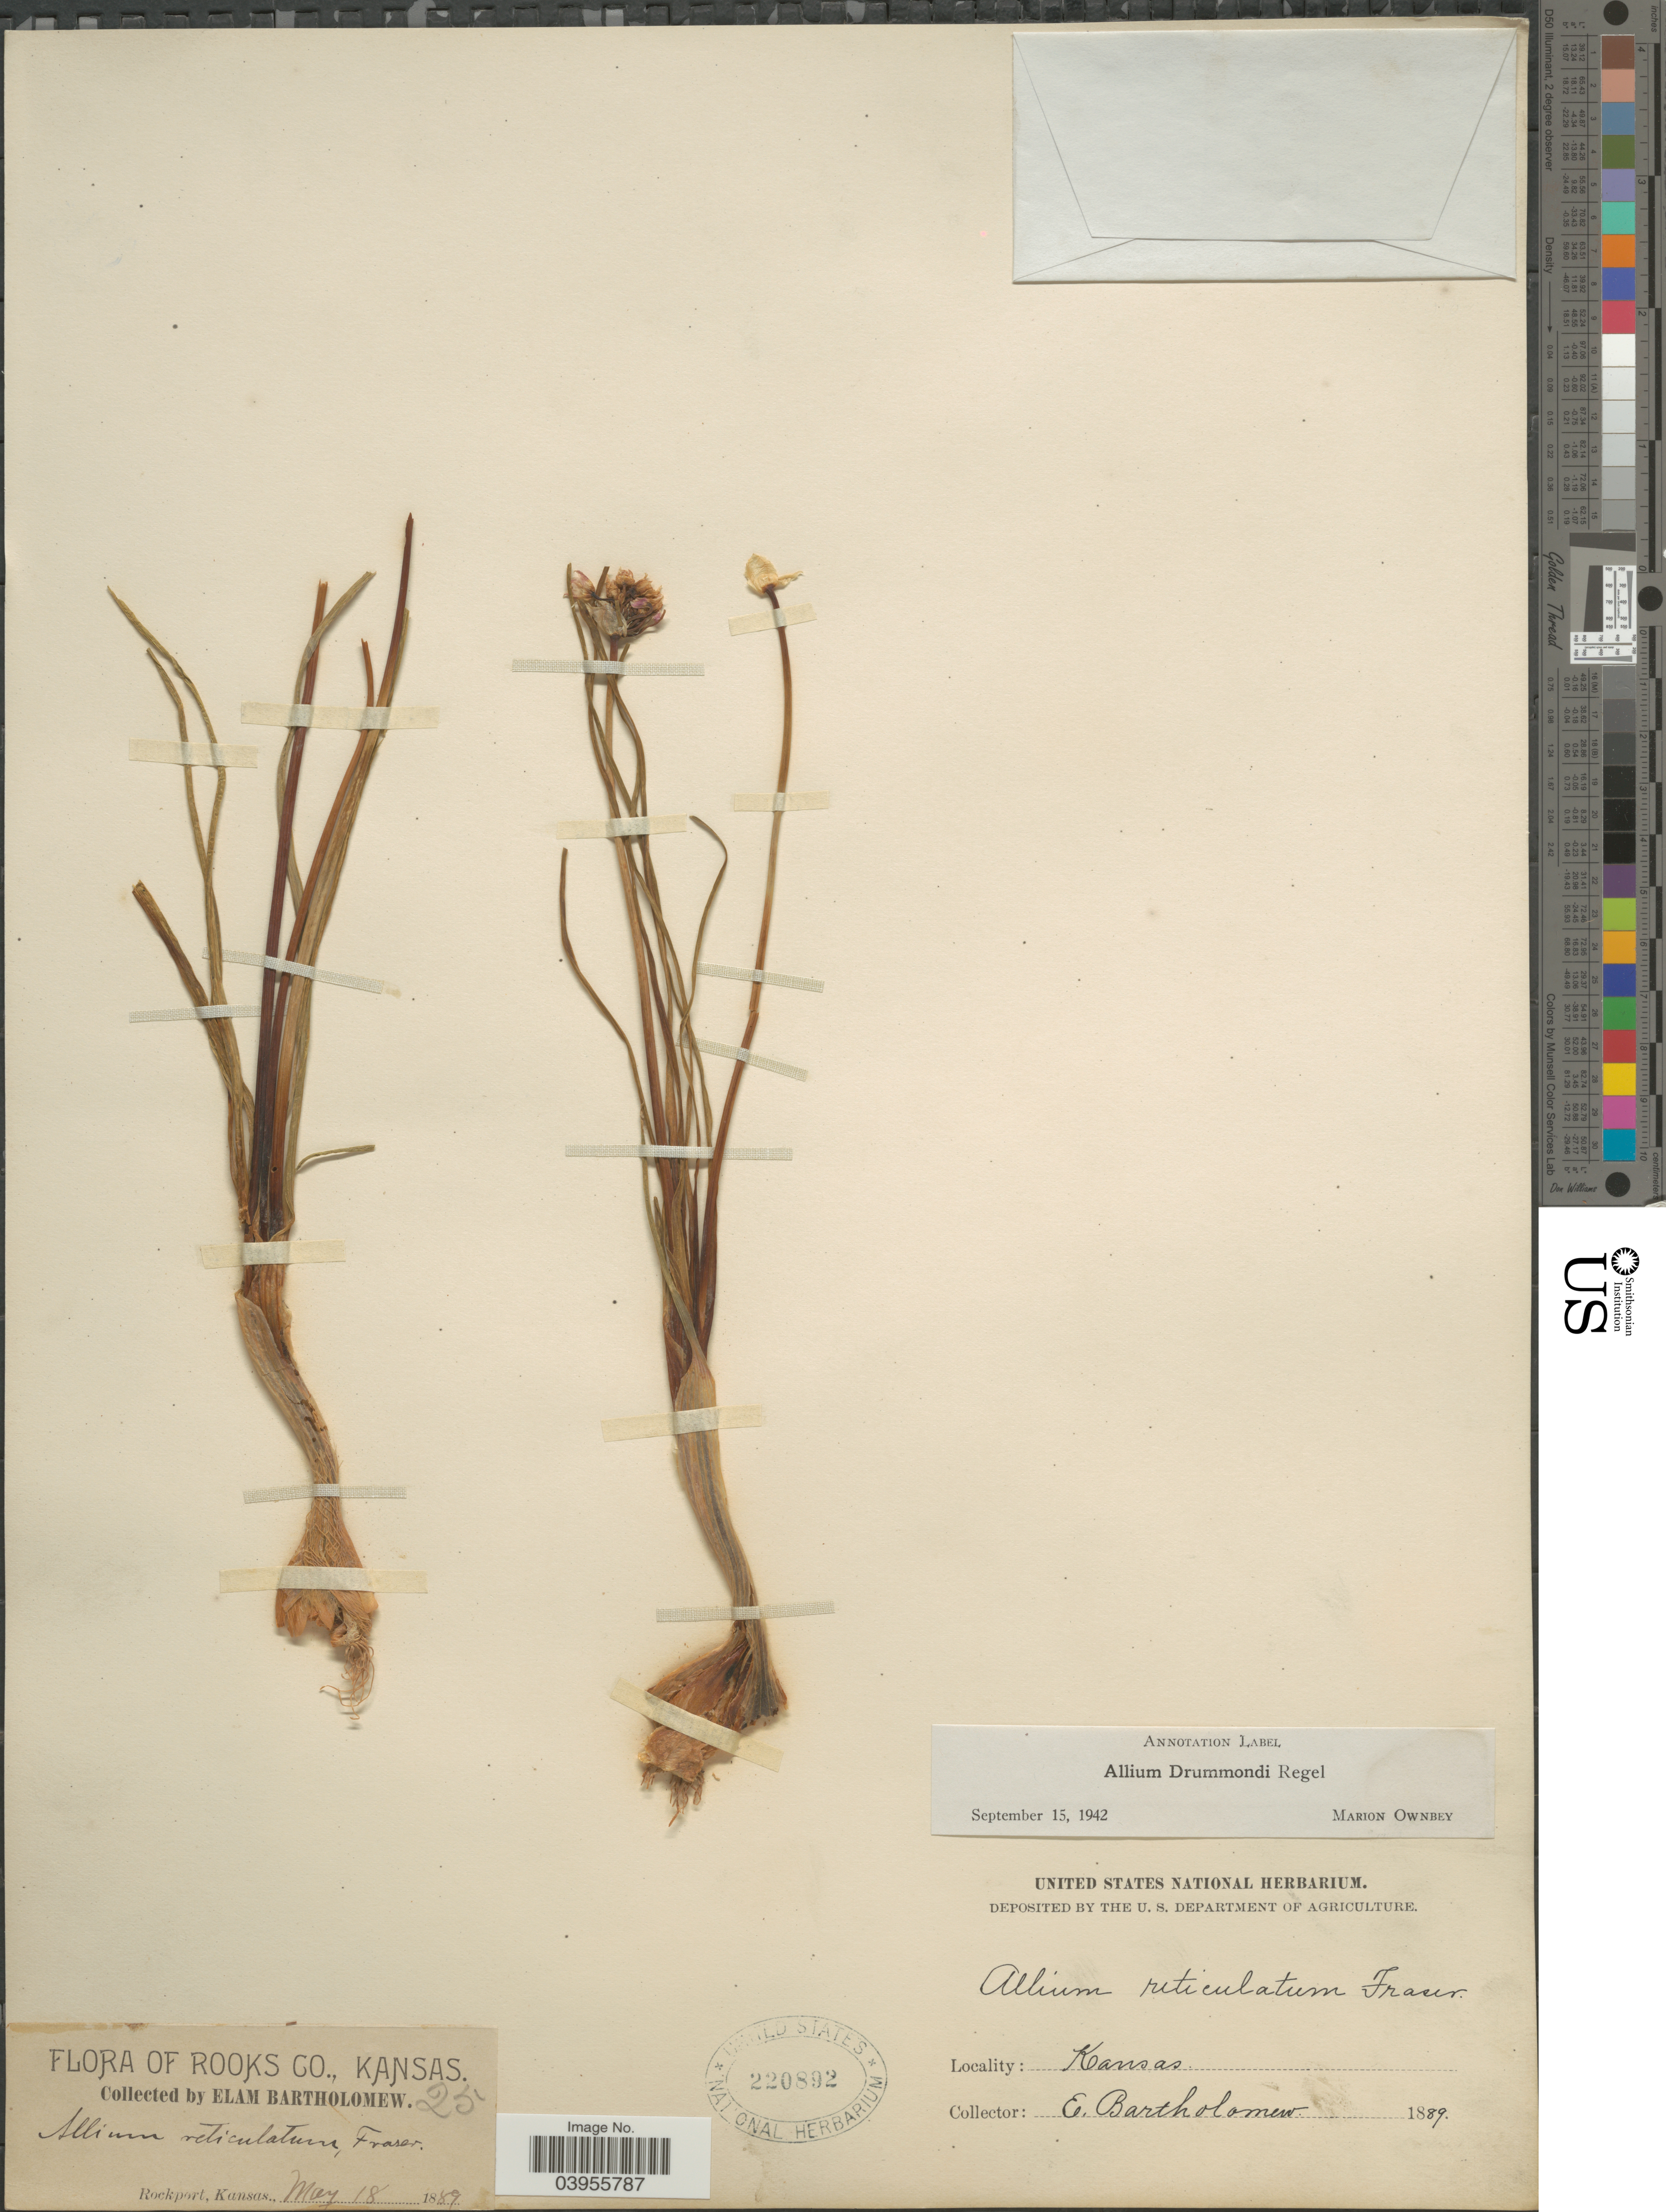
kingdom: Plantae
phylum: Tracheophyta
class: Liliopsida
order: Asparagales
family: Amaryllidaceae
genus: Allium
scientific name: Allium drummondii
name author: Regel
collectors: E. Bartholomew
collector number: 25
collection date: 1889-05-18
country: United States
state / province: Kansas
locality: Rooks Co. Rockport.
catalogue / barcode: US 220892